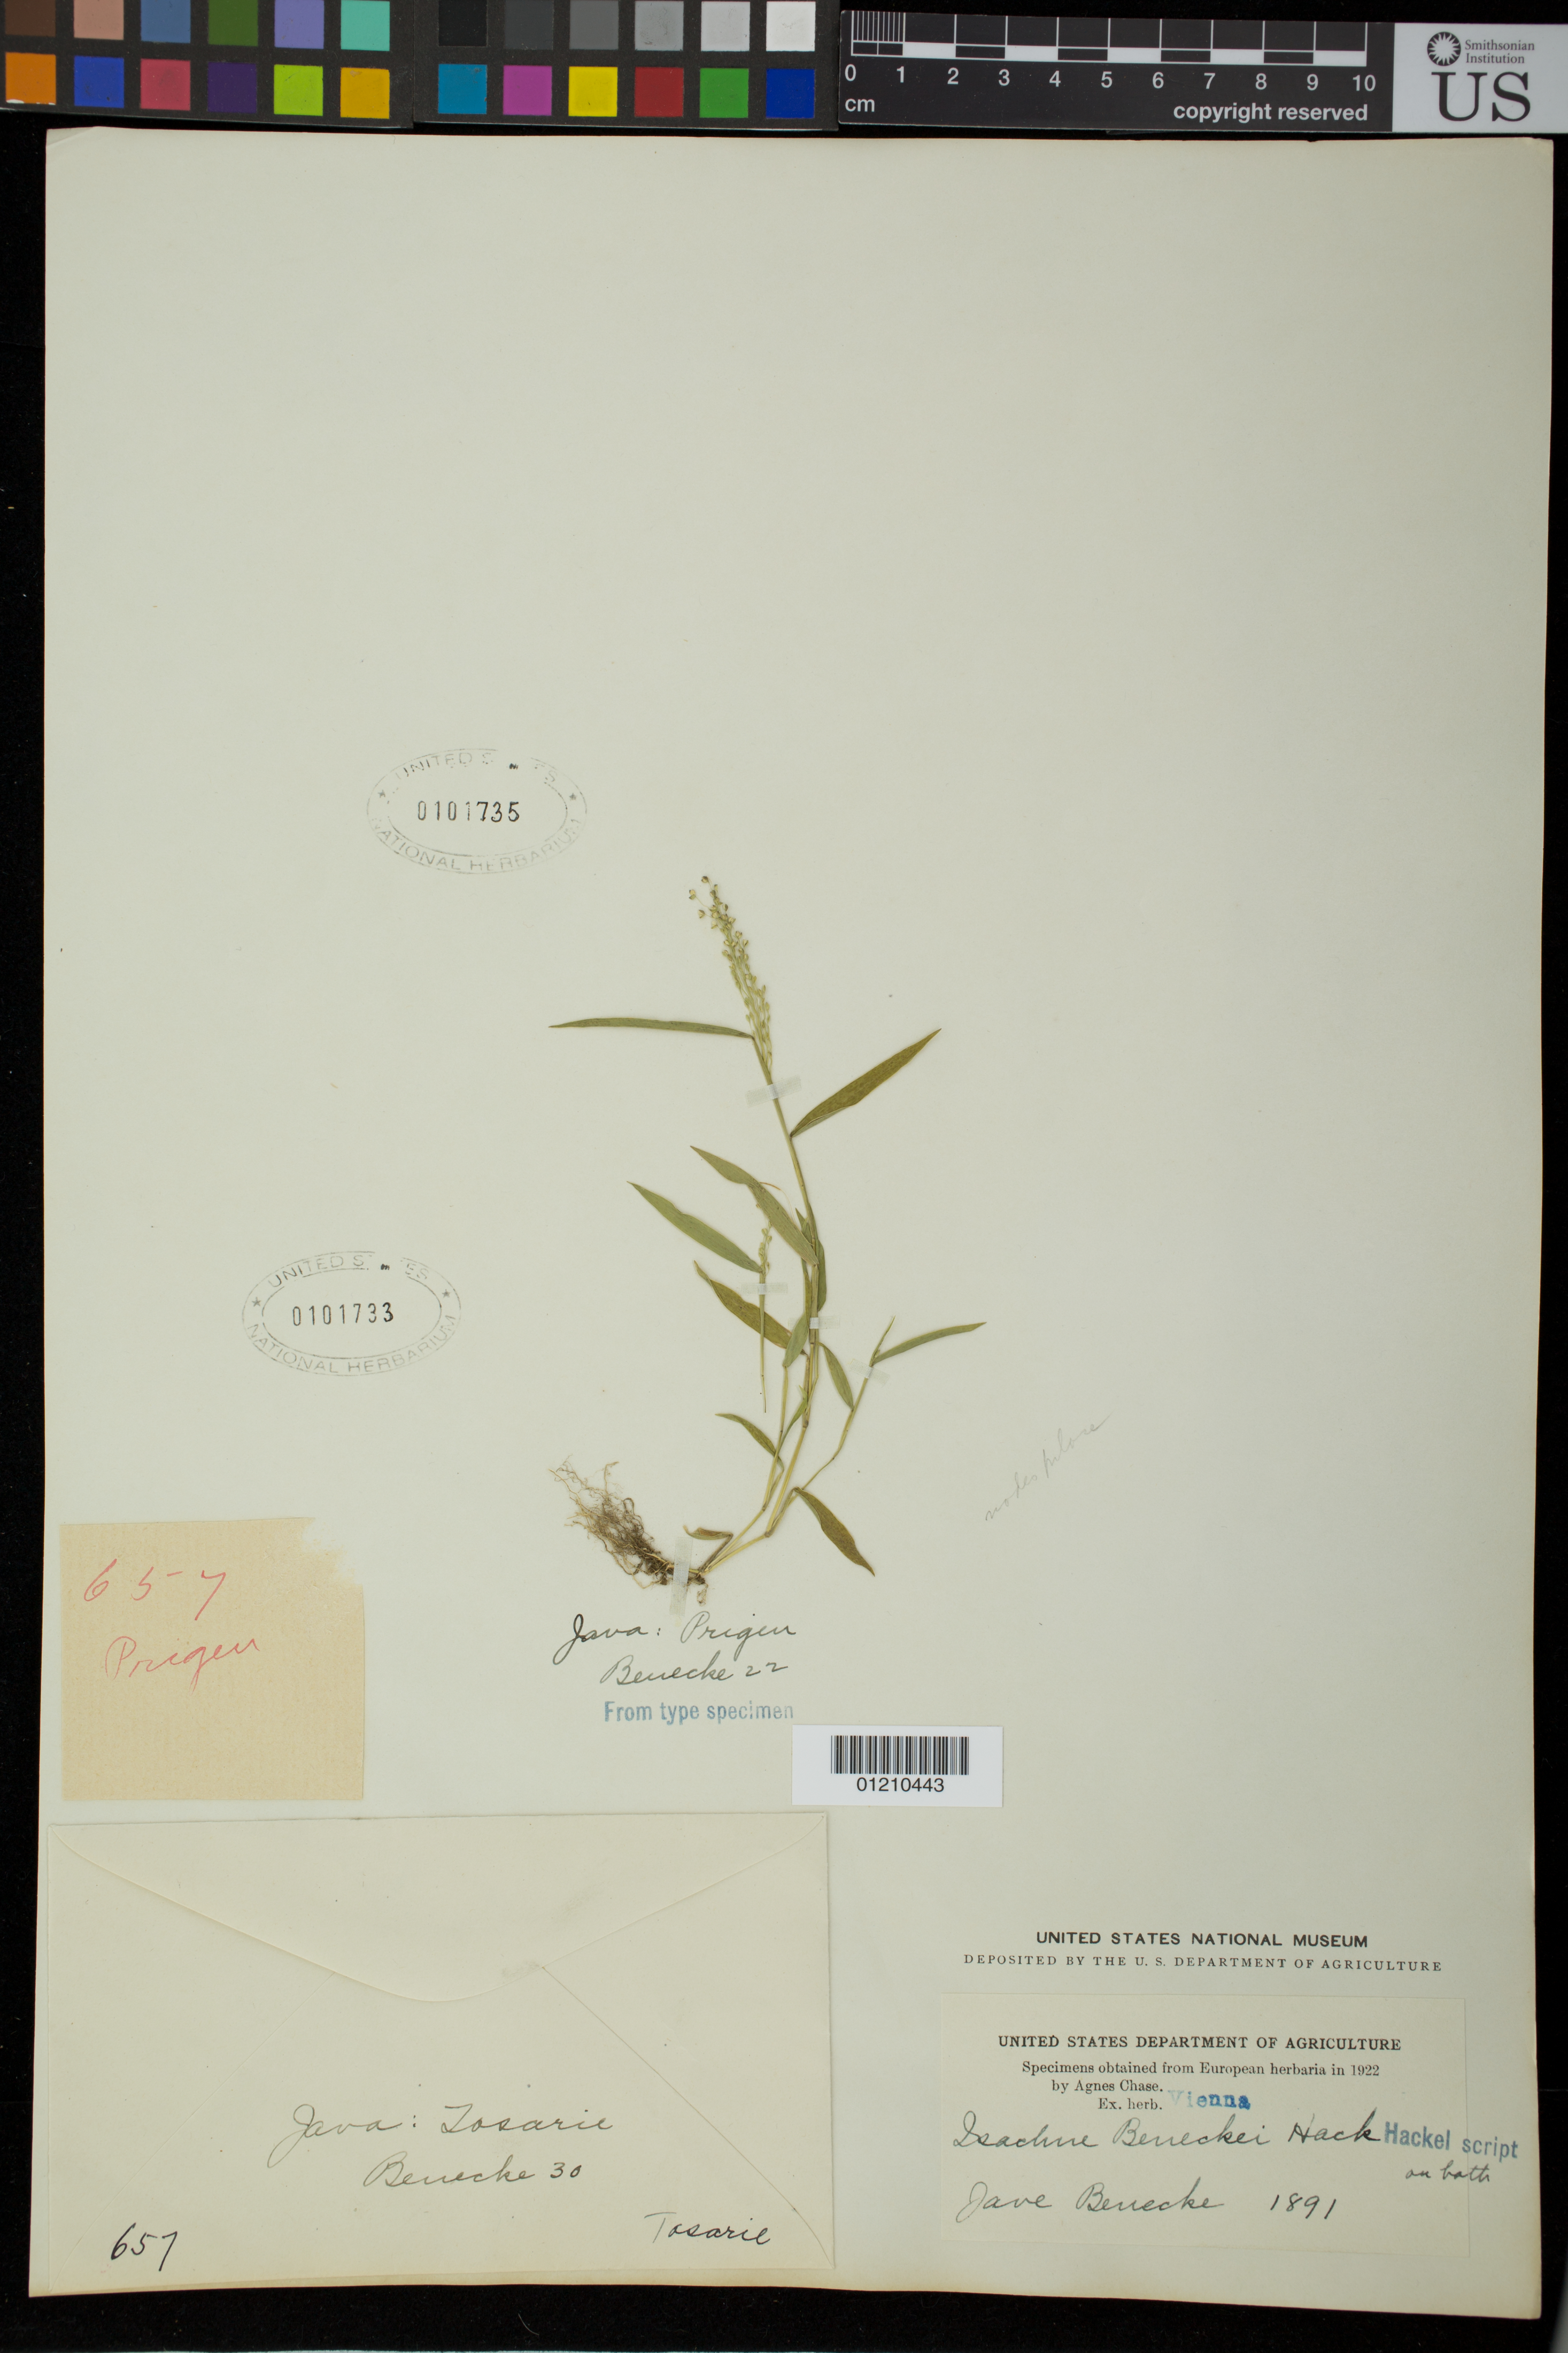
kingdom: Plantae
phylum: Tracheophyta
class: Liliopsida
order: Poales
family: Poaceae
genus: Isachne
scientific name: Isachne beneckei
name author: Hack.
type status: Syntype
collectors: W. Benecke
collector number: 30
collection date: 1891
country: Indonesia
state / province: Java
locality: Tosarie.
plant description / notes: Fragmentary material of type specimen ex herb. Hackel.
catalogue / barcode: US 101733